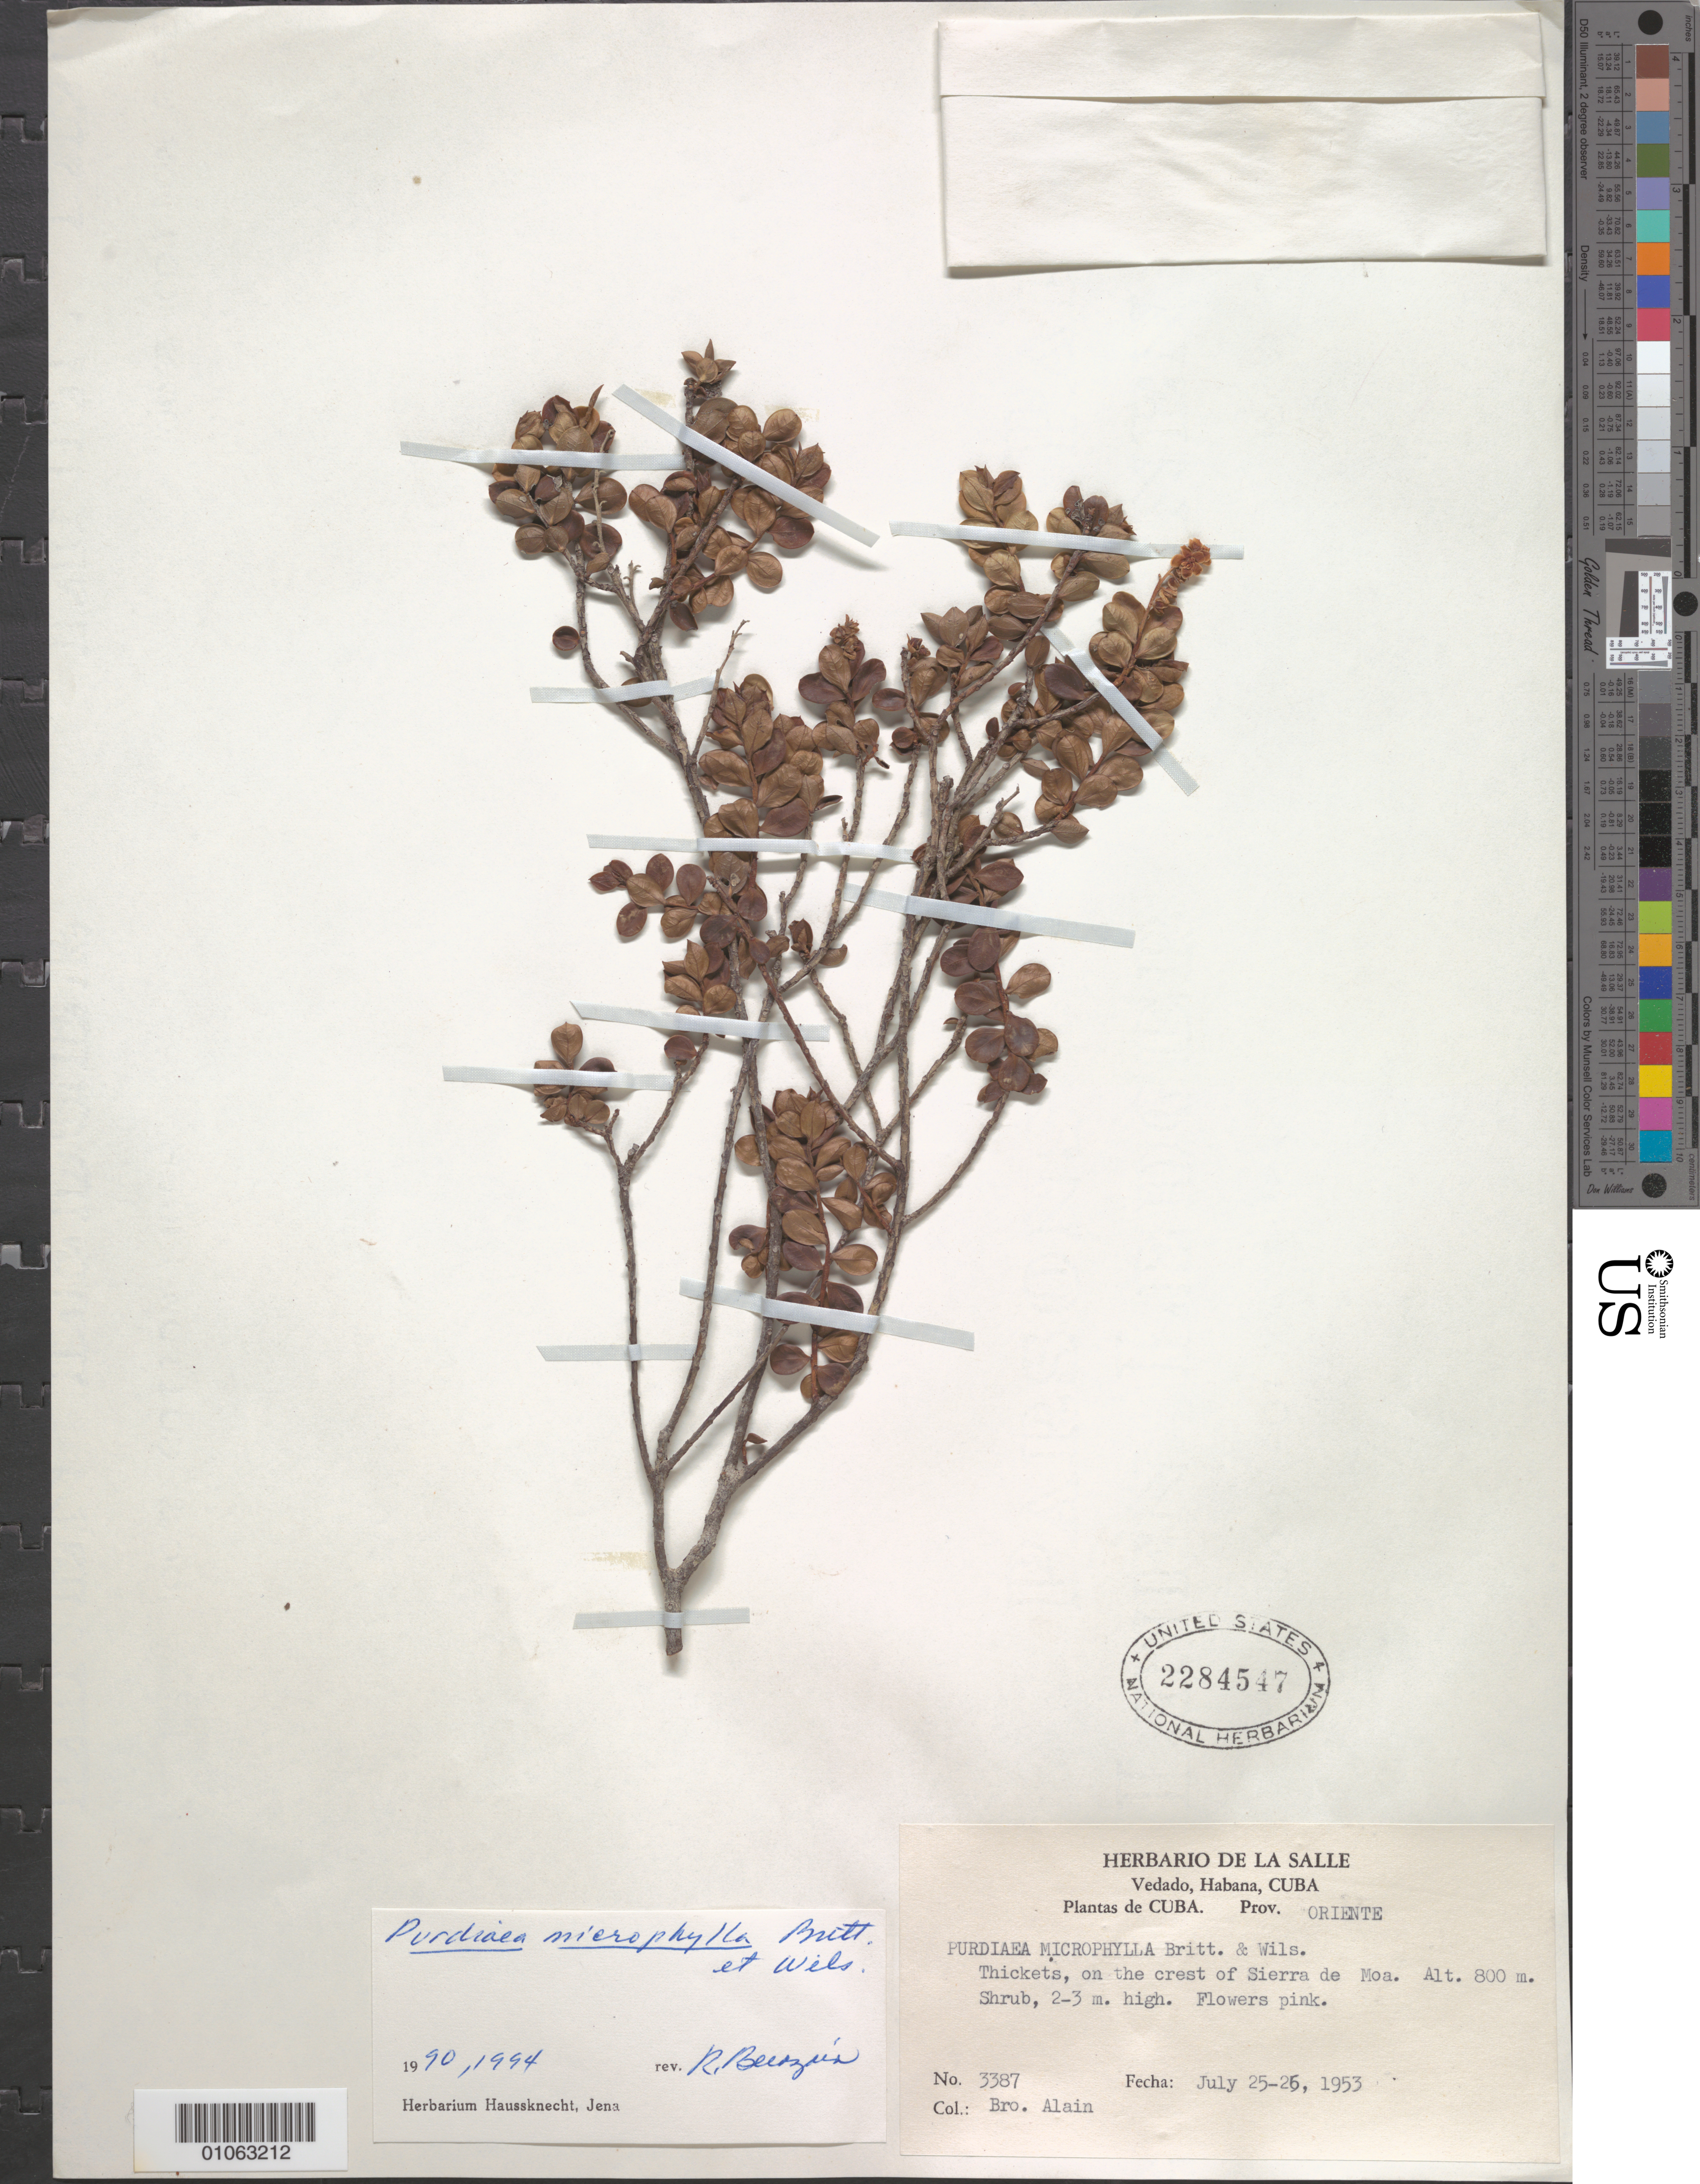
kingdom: Plantae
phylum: Tracheophyta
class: Magnoliopsida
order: Ericales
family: Clethraceae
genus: Purdiaea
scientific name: Purdiaea microphylla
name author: Britton & P. Wilson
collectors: A. H. Liogier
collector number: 3387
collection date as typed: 25 Jul 1953 to 26 Jul 1953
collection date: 1953-07-25/1953-07-26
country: Cuba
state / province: Holguín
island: Cuba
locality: Thickets, on the crest of Sierra de Moa [Oriente]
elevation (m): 800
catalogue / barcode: US 2284547